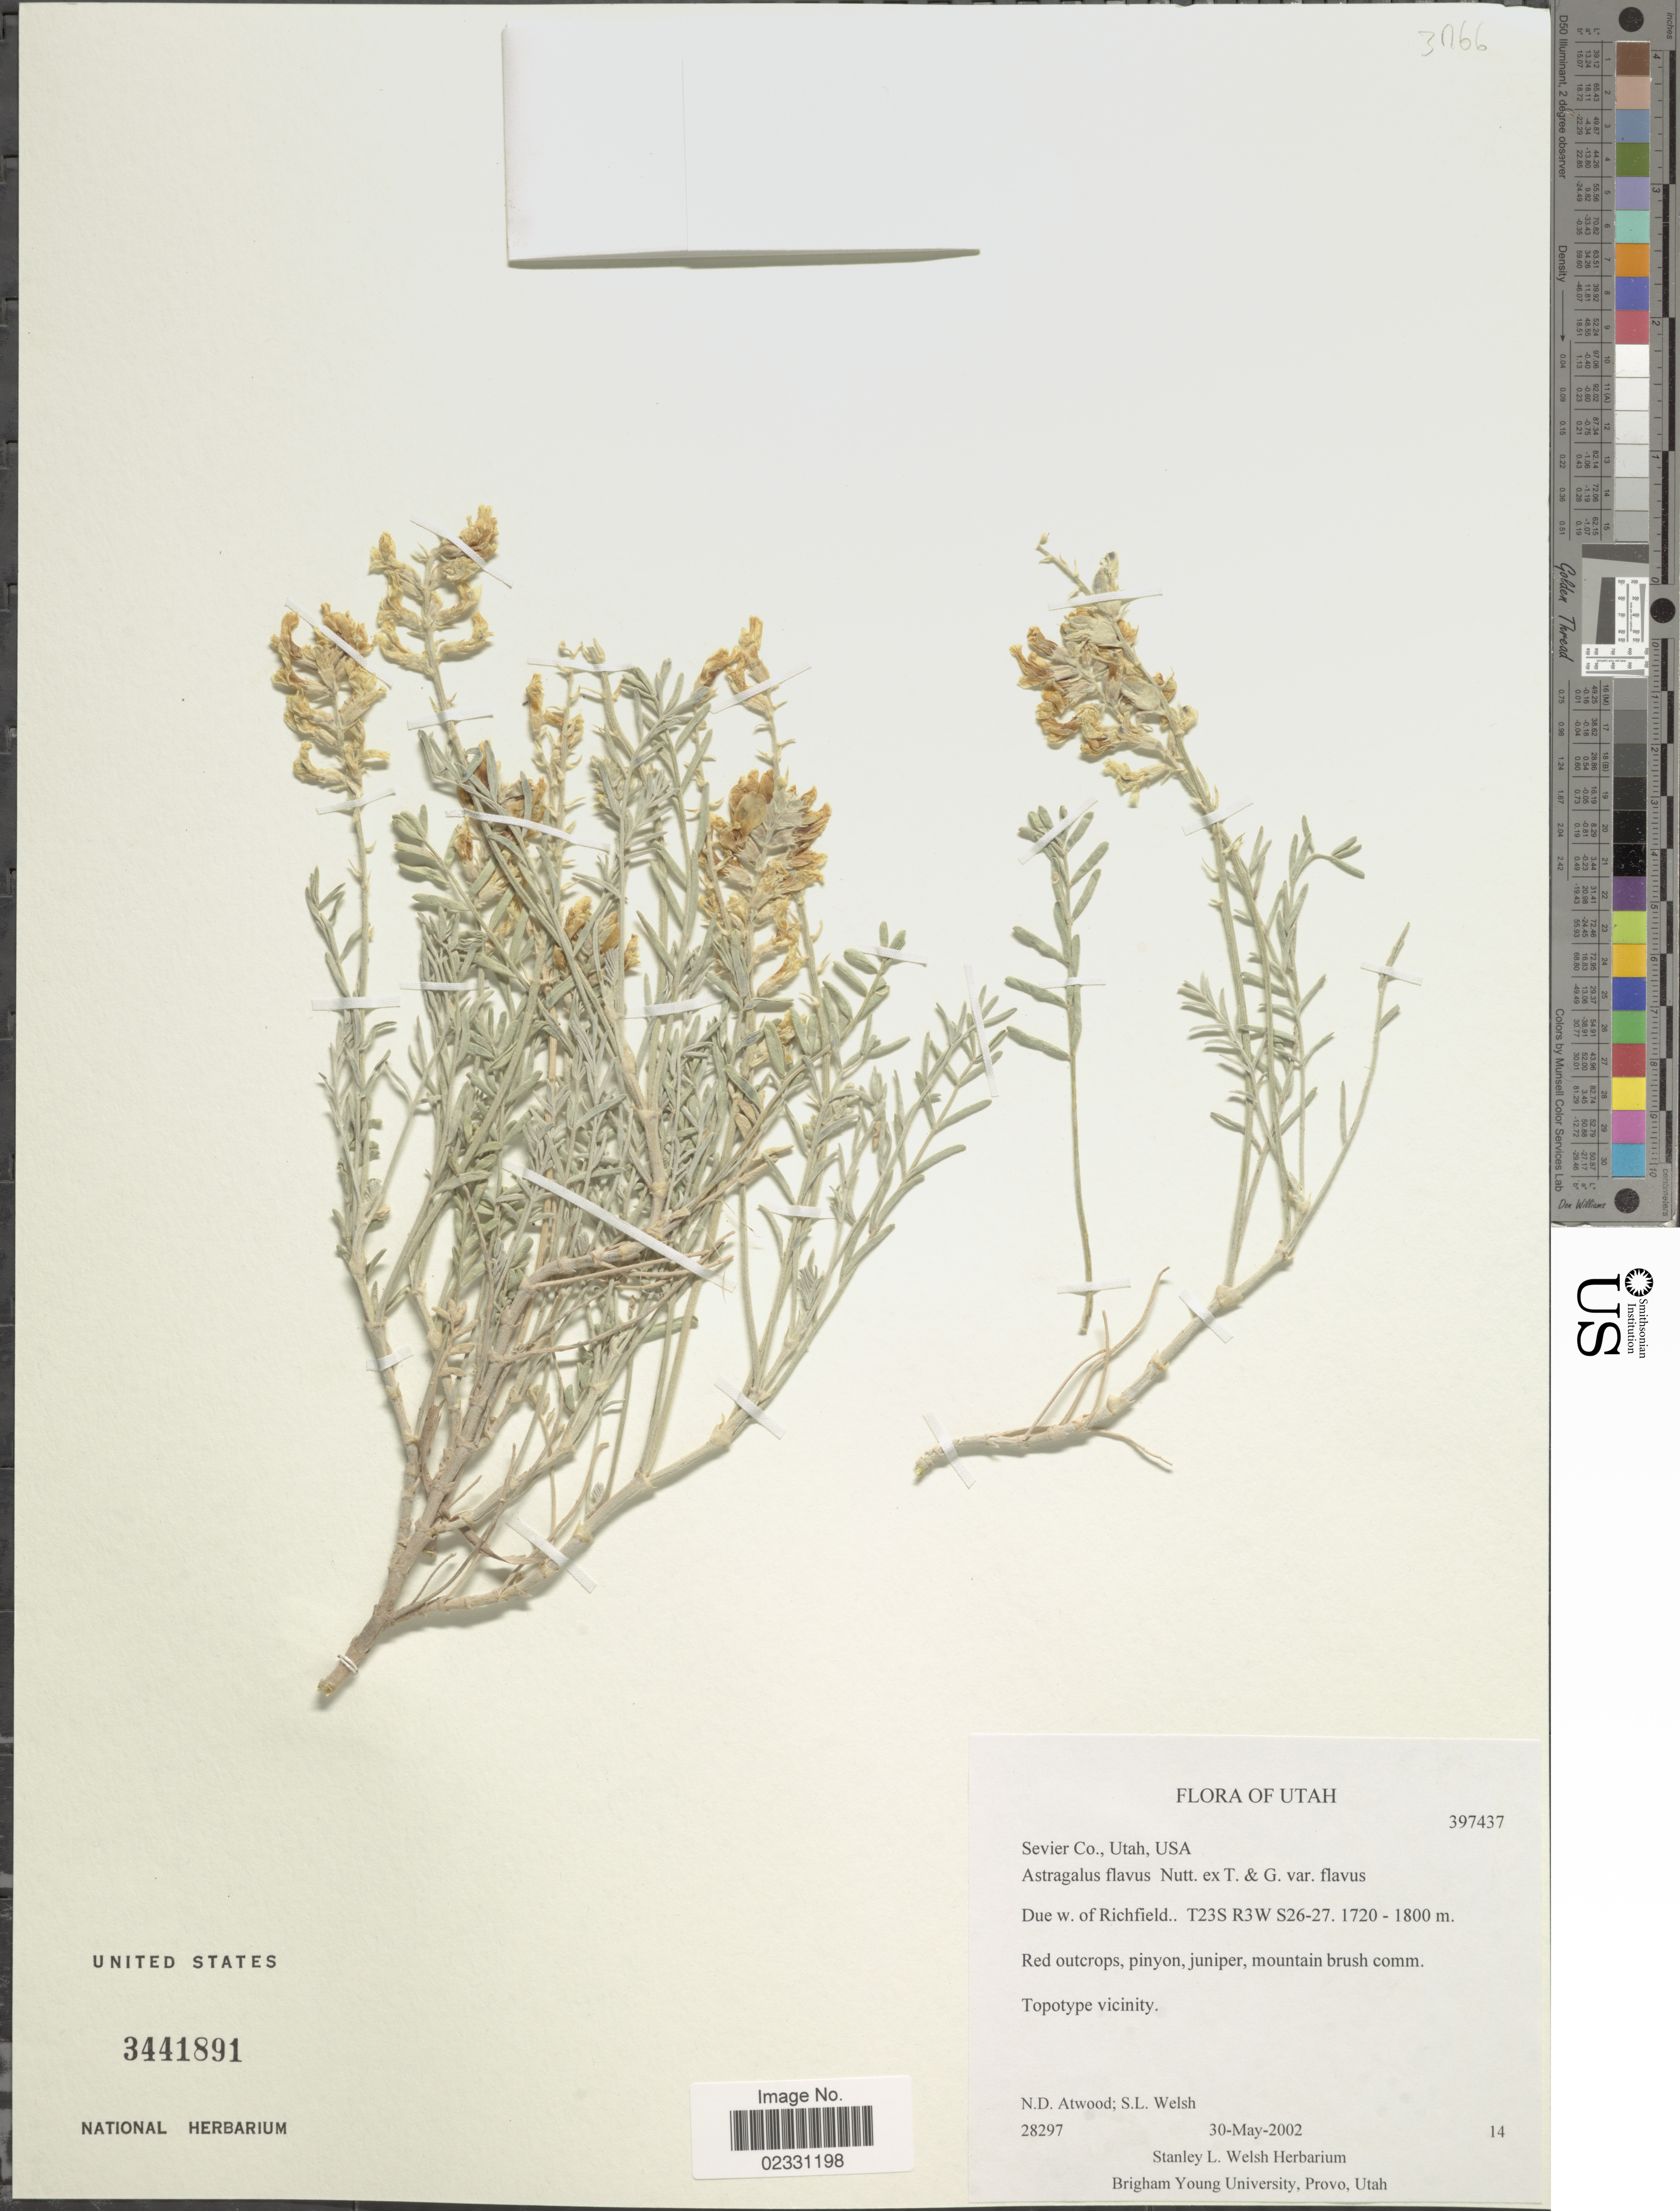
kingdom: Plantae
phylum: Tracheophyta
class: Magnoliopsida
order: Fabales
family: Fabaceae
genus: Astragalus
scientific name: Astragalus flavus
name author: Torr. & A. Gray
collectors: N. Atwood & S. Welsh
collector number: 28297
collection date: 2002-05-30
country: United States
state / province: Utah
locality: Sevier Co. Due w. of Richfield.. T23S R3W S26-27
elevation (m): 1720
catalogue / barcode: US 3441891